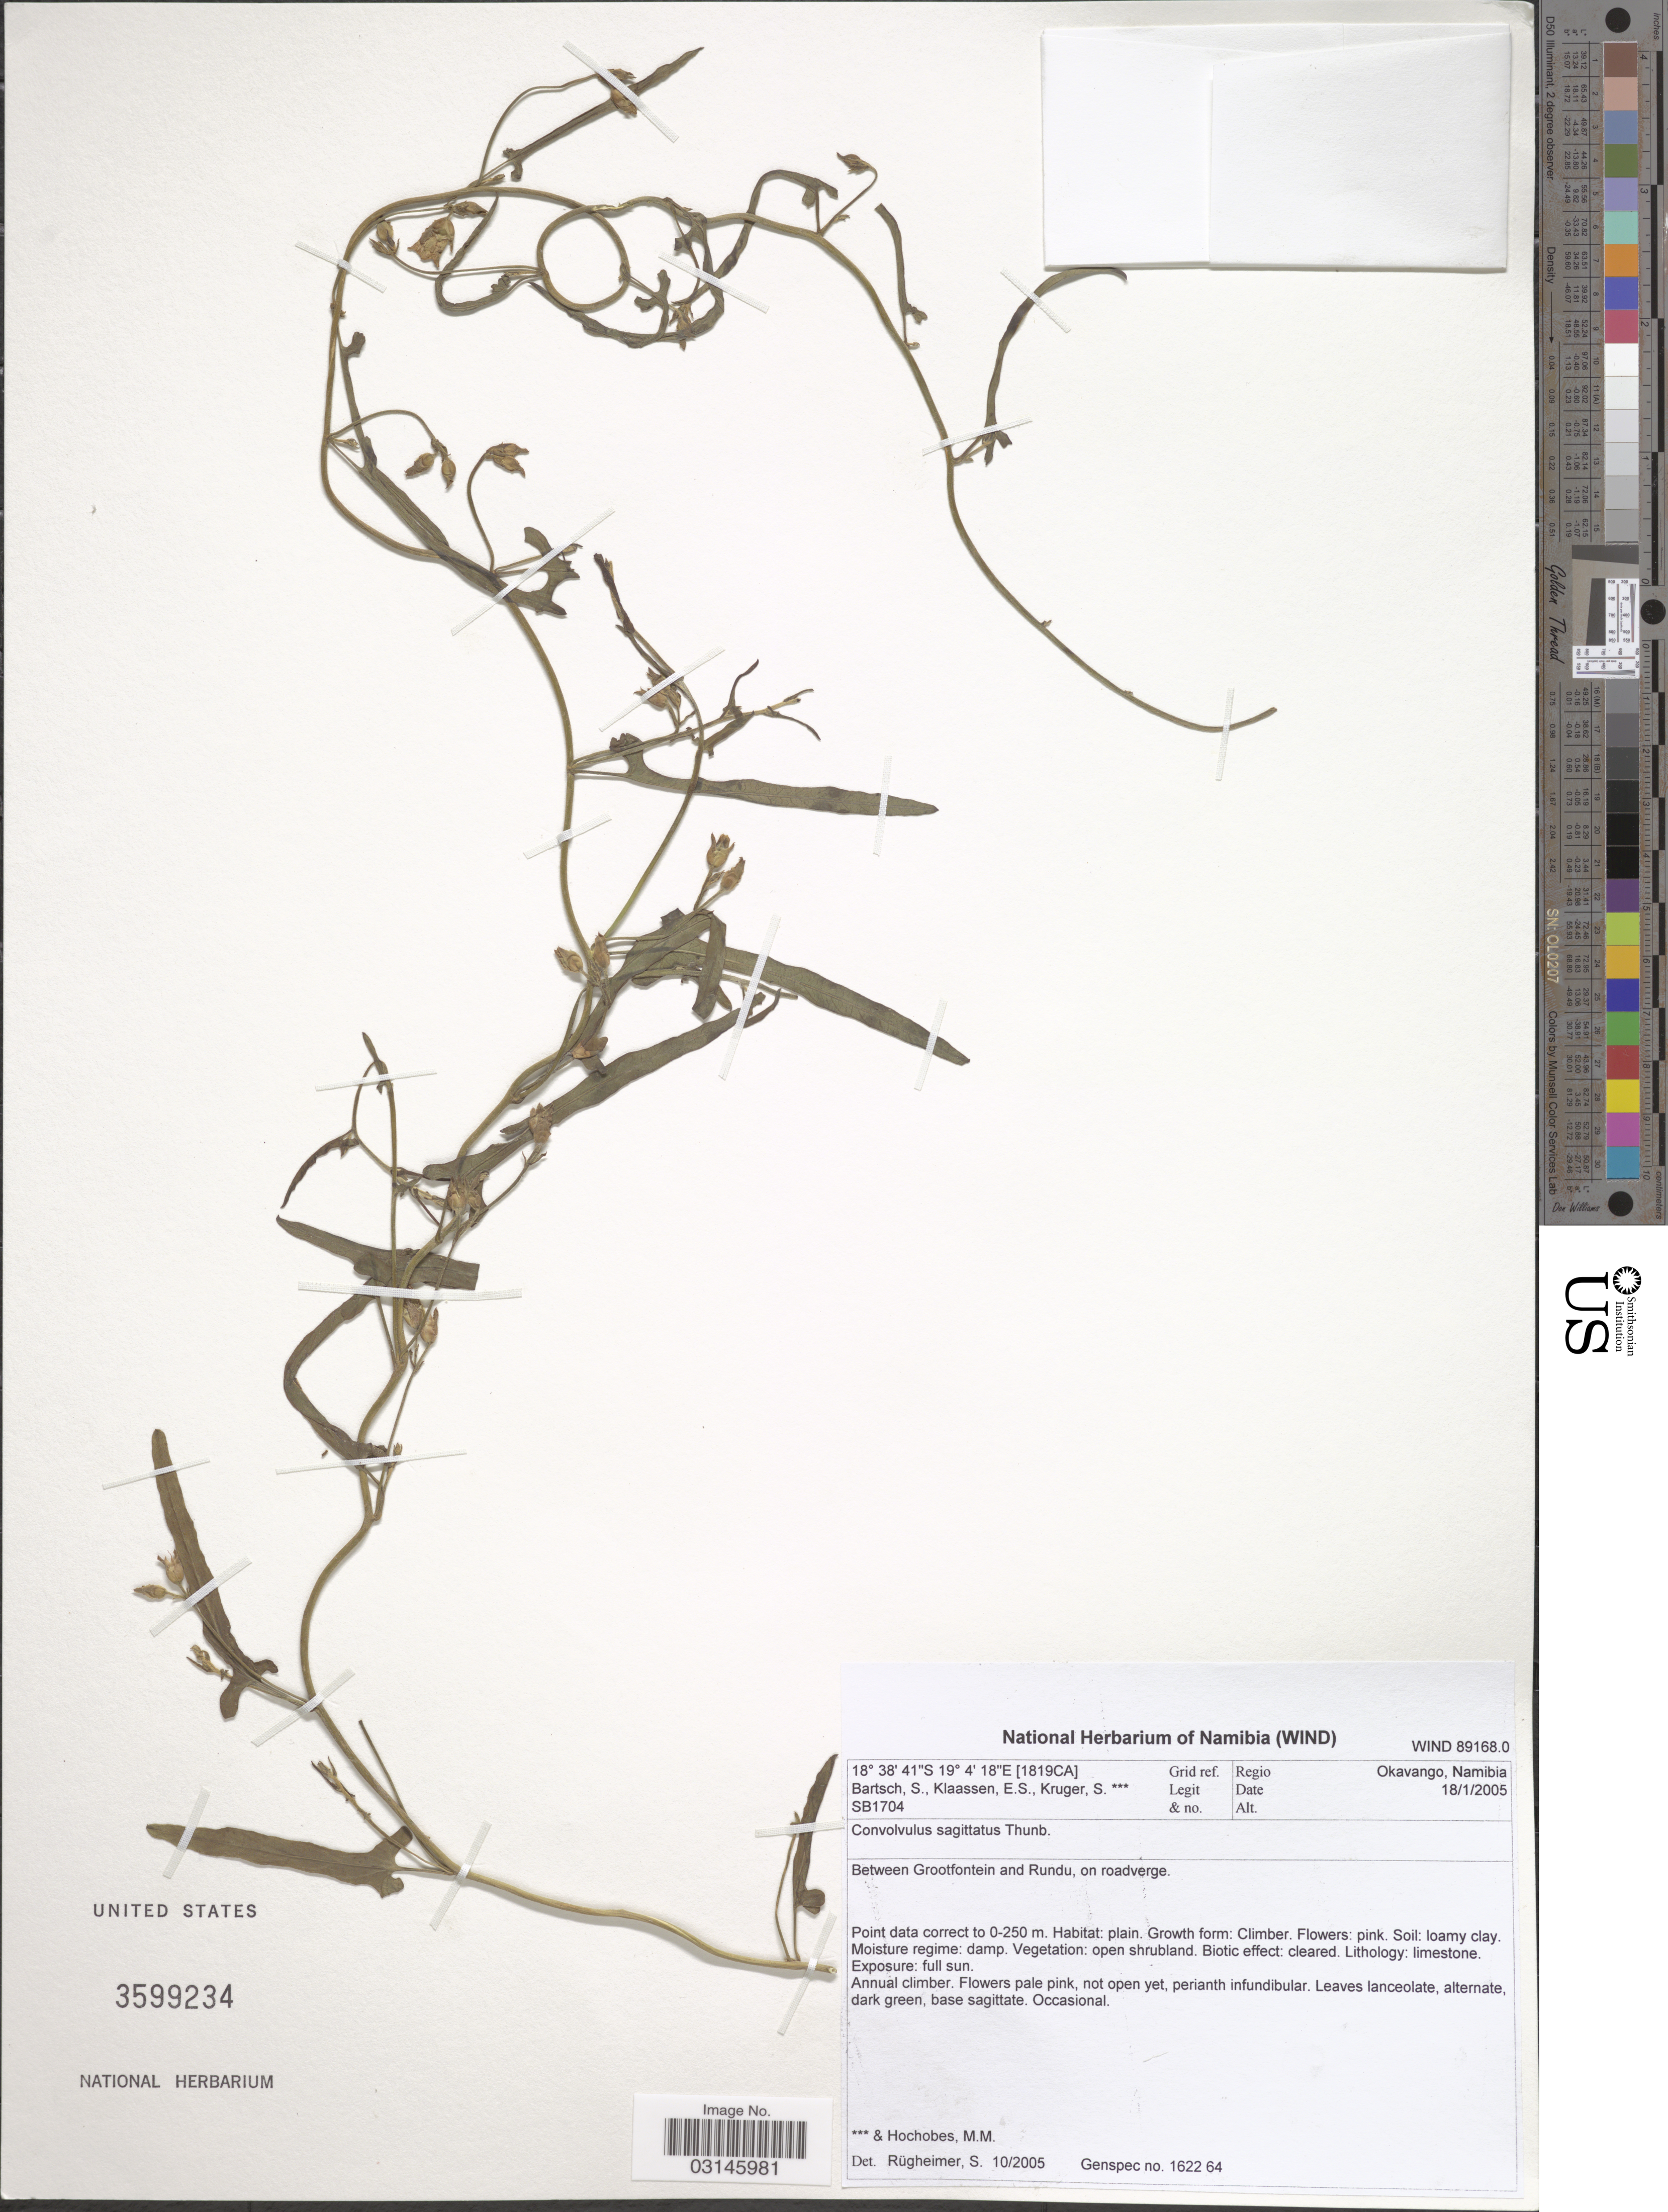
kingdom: Plantae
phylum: Tracheophyta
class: Magnoliopsida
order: Solanales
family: Convolvulaceae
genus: Convolvulus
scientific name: Convolvulus sagittatus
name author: Thunb.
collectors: S. Bartsch, E. S. Klaassen, S. Kruger & M. Hochobes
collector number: SB1704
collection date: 2005-01-18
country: Namibia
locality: [1819CA]. Regio Okavango. Between Grootfontein and Rundu, on roadverge.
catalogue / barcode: US 3599234